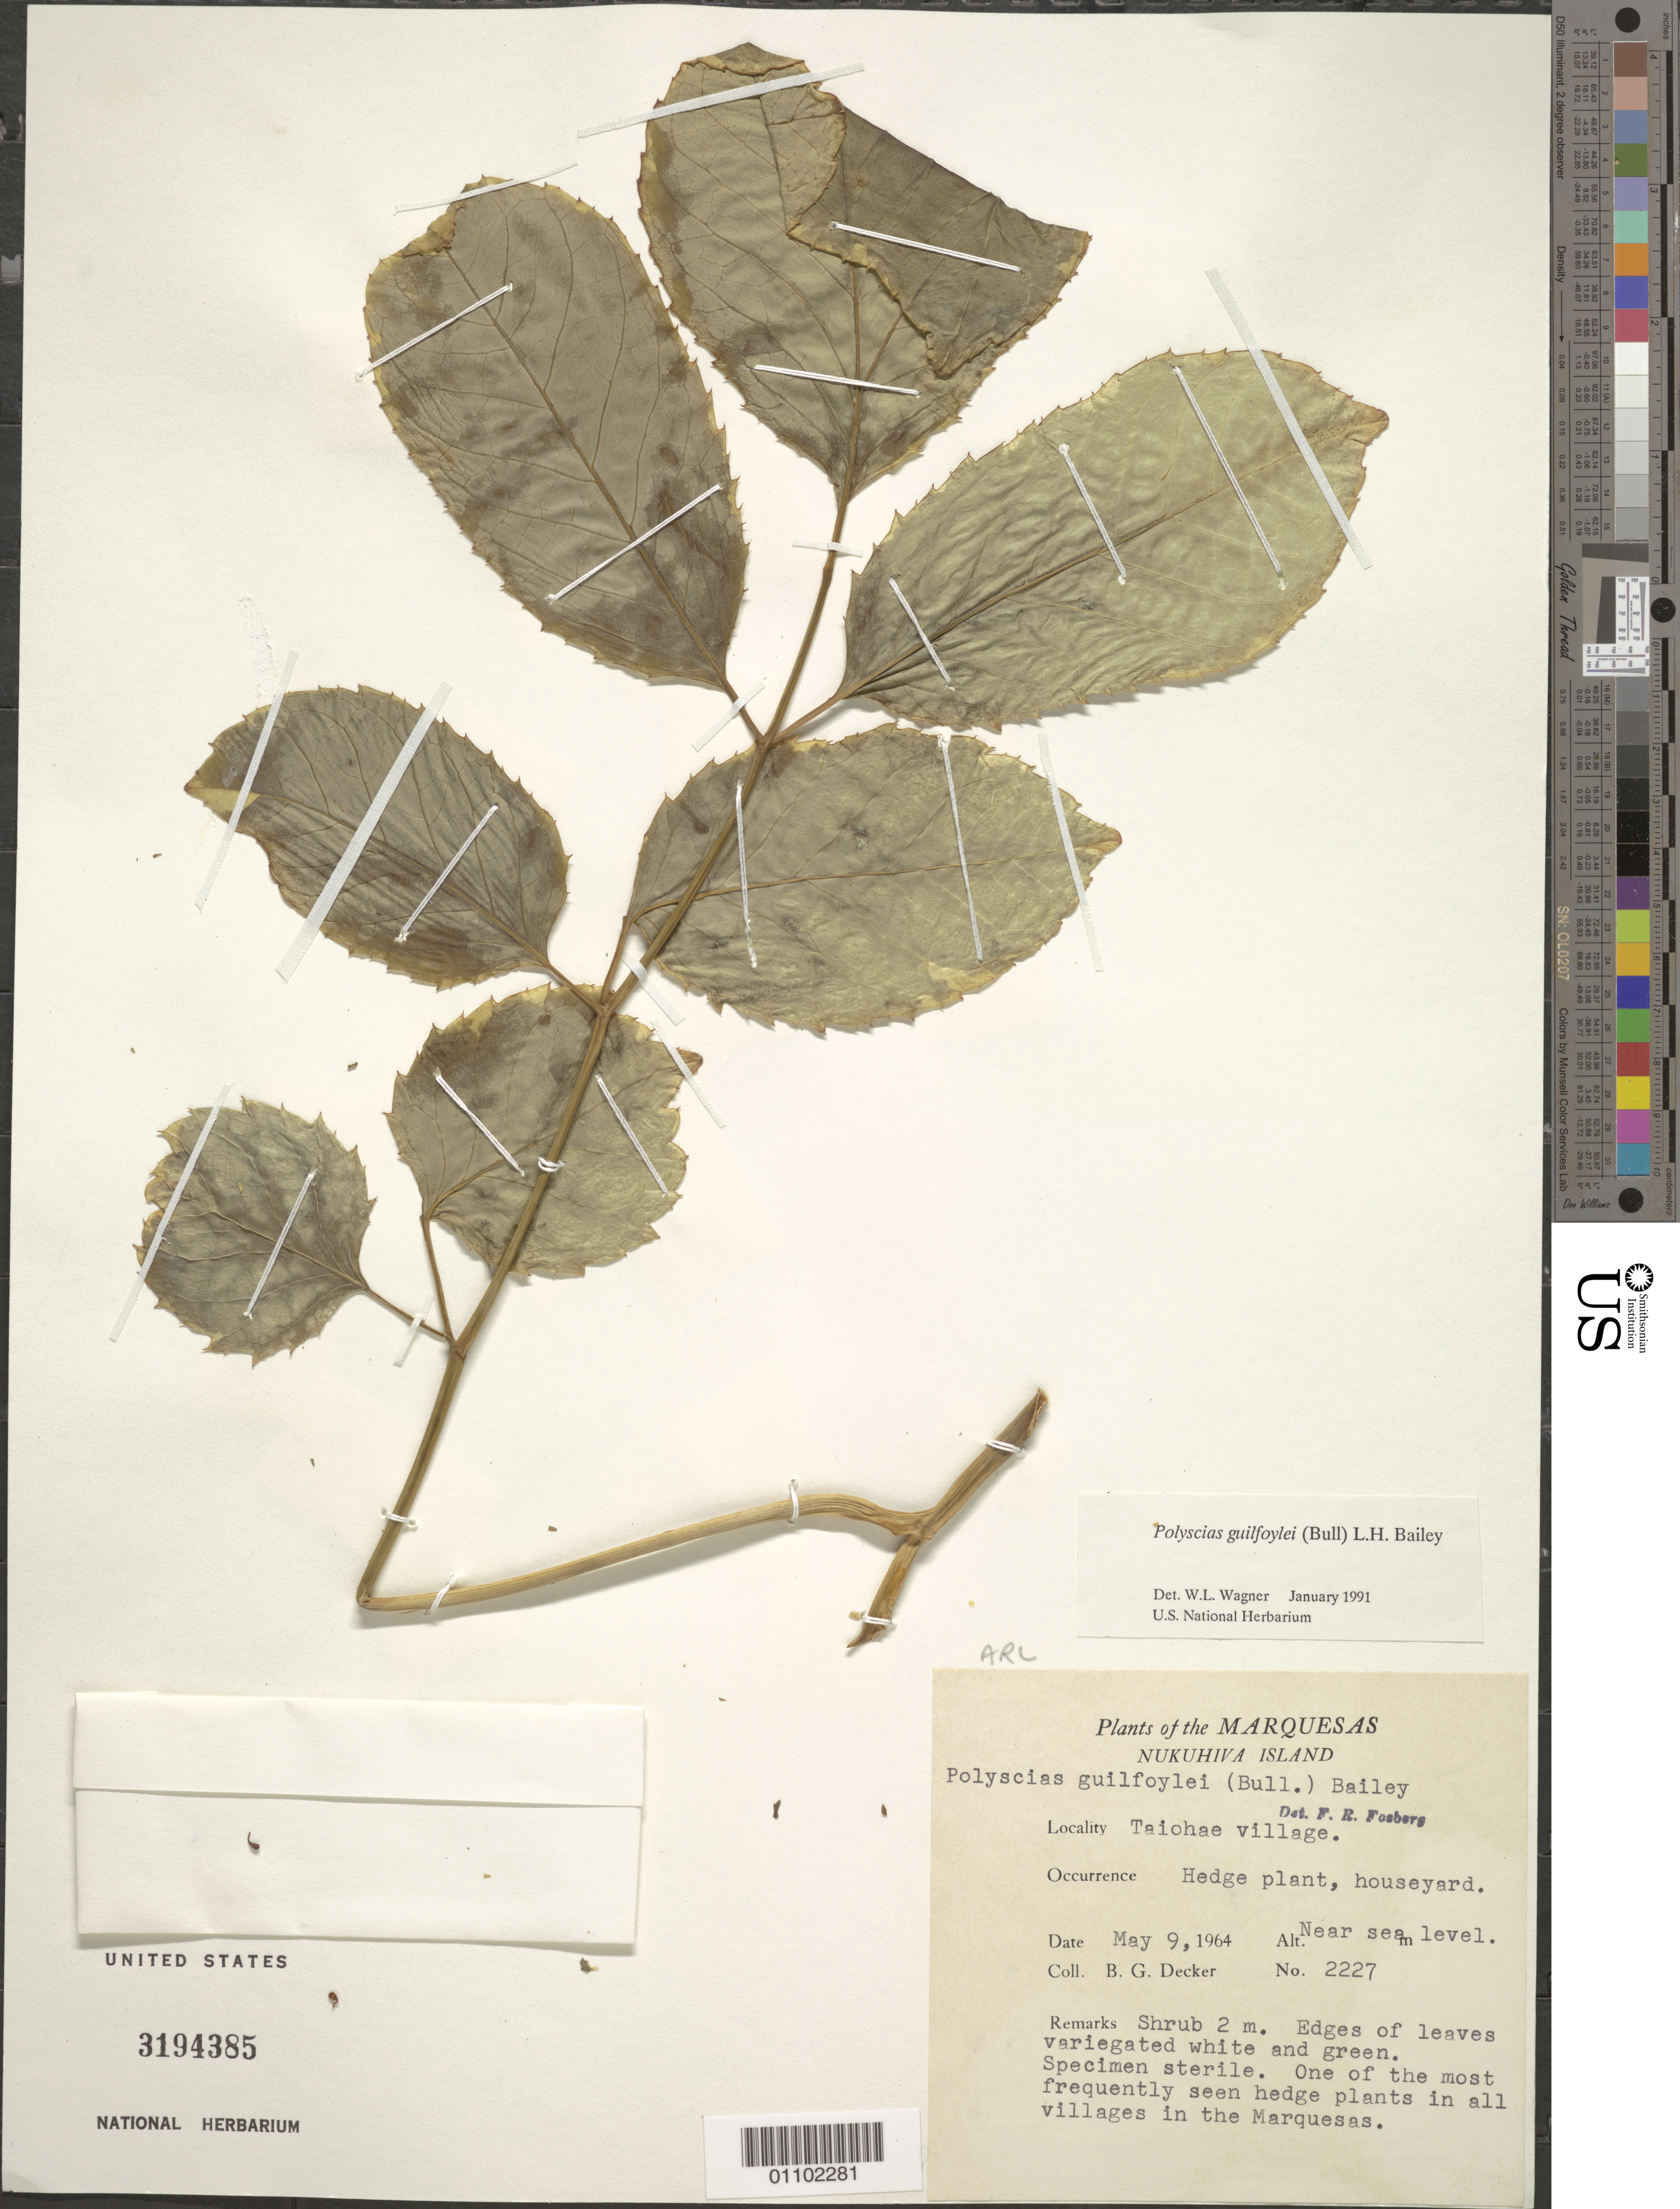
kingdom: Plantae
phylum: Tracheophyta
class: Magnoliopsida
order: Apiales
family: Araliaceae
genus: Polyscias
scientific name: Polyscias guilfoylei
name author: (W. Bull) L.H. Bailey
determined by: Wagner, W. L., (BOT), Smithsonian Institution - National Museum of Natural History (UNITED STATES)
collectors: B. G. Decker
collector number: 2227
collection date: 1964-05-09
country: French Polynesia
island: Nuku Hiva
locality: Taiohae village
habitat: Hedge plant, houseyard. One of the most frequently seen hedge plants in all villages of the Marquesas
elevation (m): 0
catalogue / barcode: US 3194385